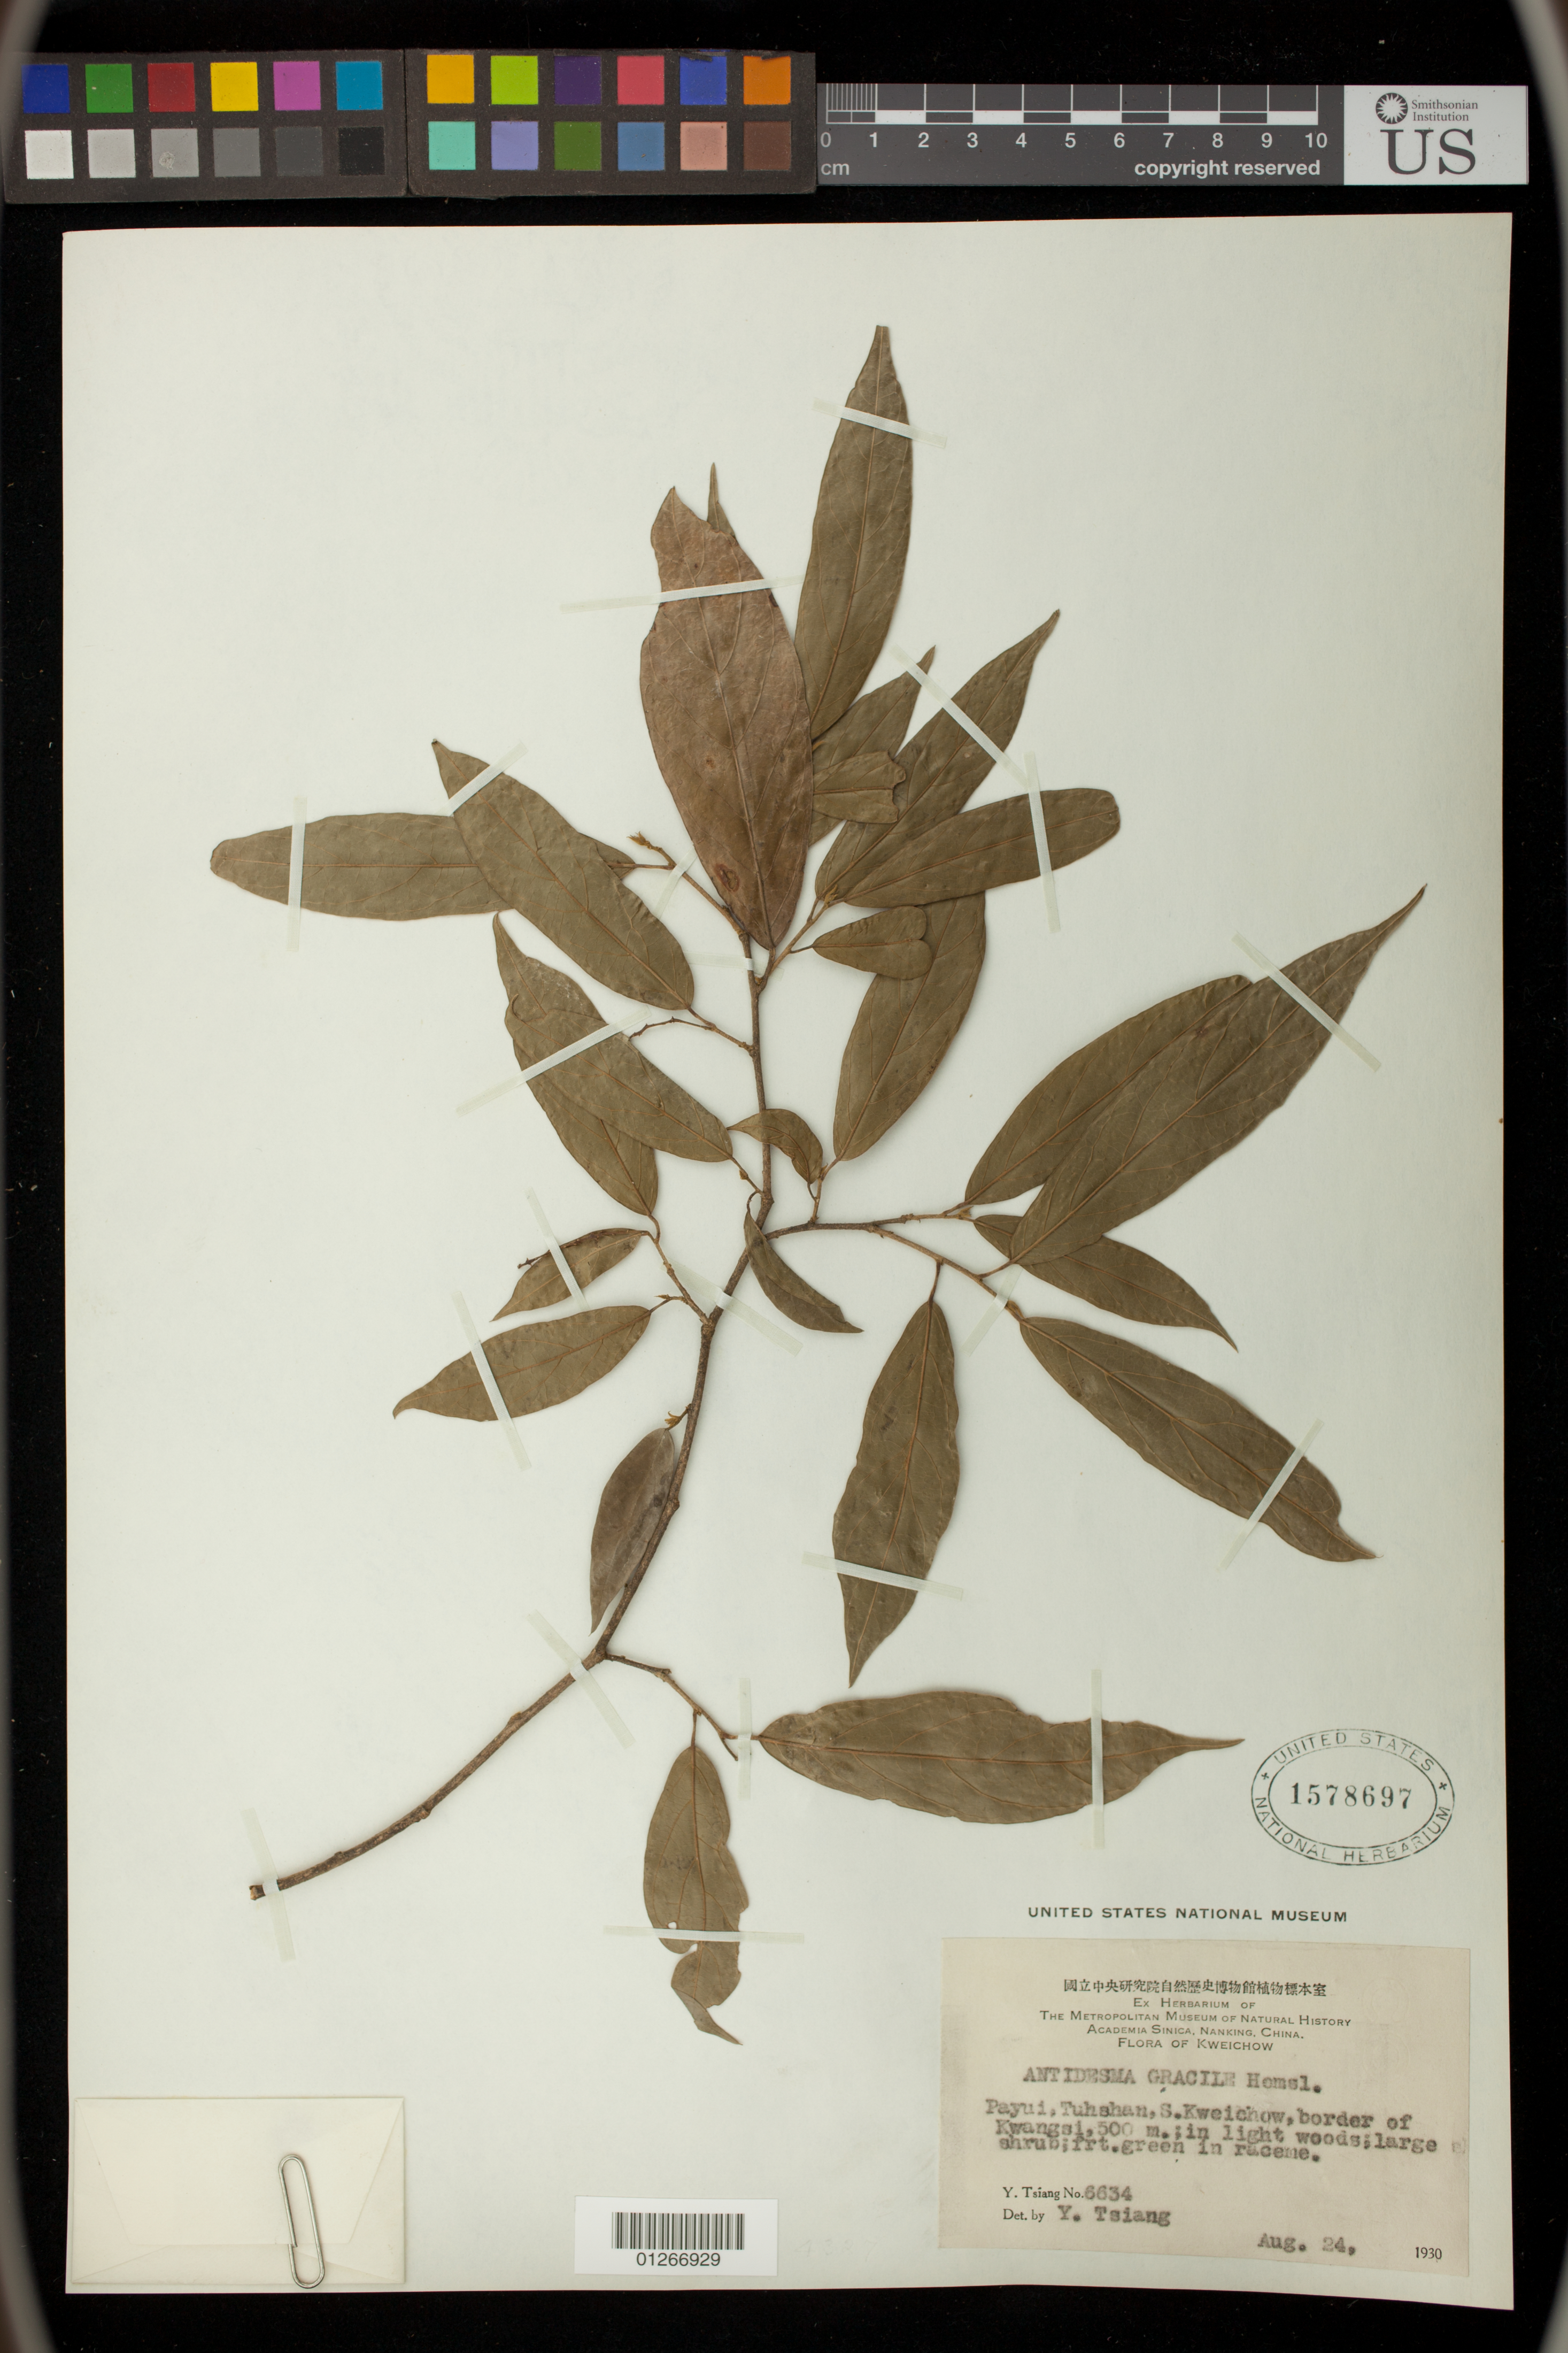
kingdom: Plantae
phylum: Tracheophyta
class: Magnoliopsida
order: Malpighiales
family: Phyllanthaceae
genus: Antidesma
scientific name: Antidesma gracile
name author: Hemsl.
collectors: Y. Tsiang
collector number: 6634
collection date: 1930-08-24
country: China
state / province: Guizhou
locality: Payui, Tuhahan, S. Kweichow [[aka Guizhou]], border of Kwangsi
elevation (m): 500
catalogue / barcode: US 1578697